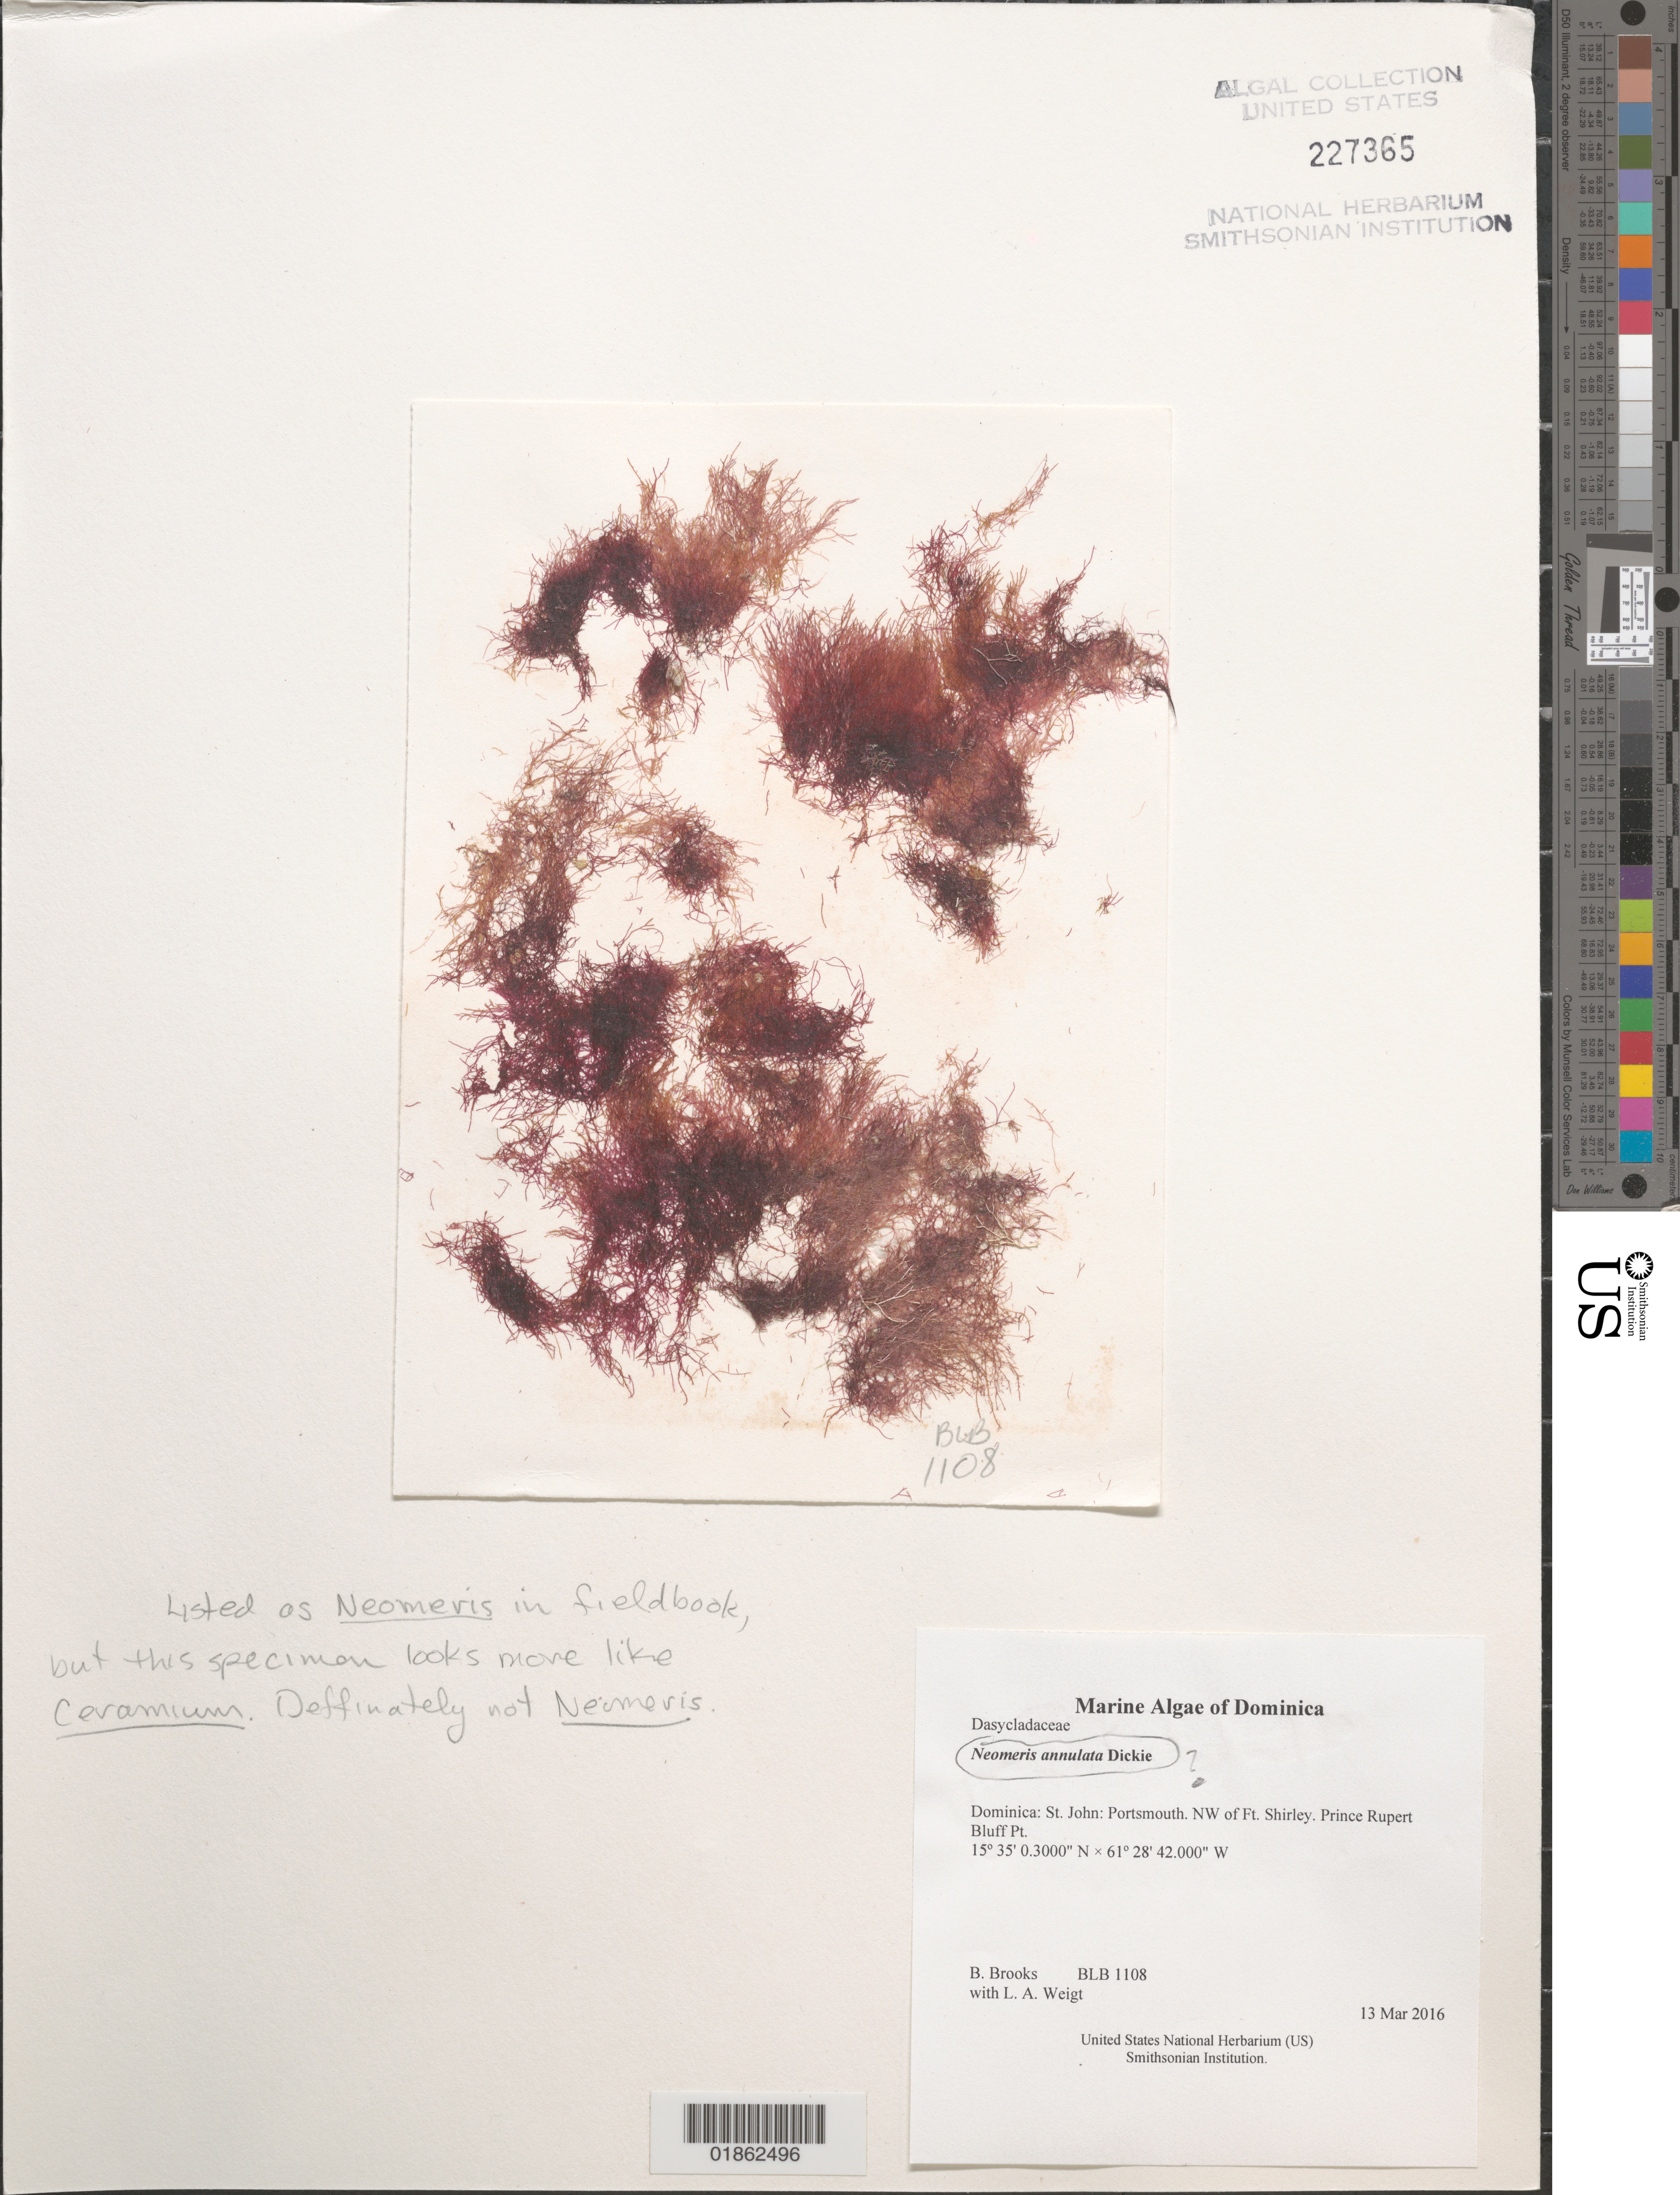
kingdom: Plantae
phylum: Chlorophyta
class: Ulvophyceae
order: Dasycladales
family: Dasycladaceae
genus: Neomeris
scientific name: Neomeris annulata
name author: Dickie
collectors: B. Brooks & L. A. Weigt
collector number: BLB 1108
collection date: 2016-03-13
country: Dominica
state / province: St. John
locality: Portsmouth. NW of Ft. Shirley. Prince Rubert Bluff Pt.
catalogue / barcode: US 227365